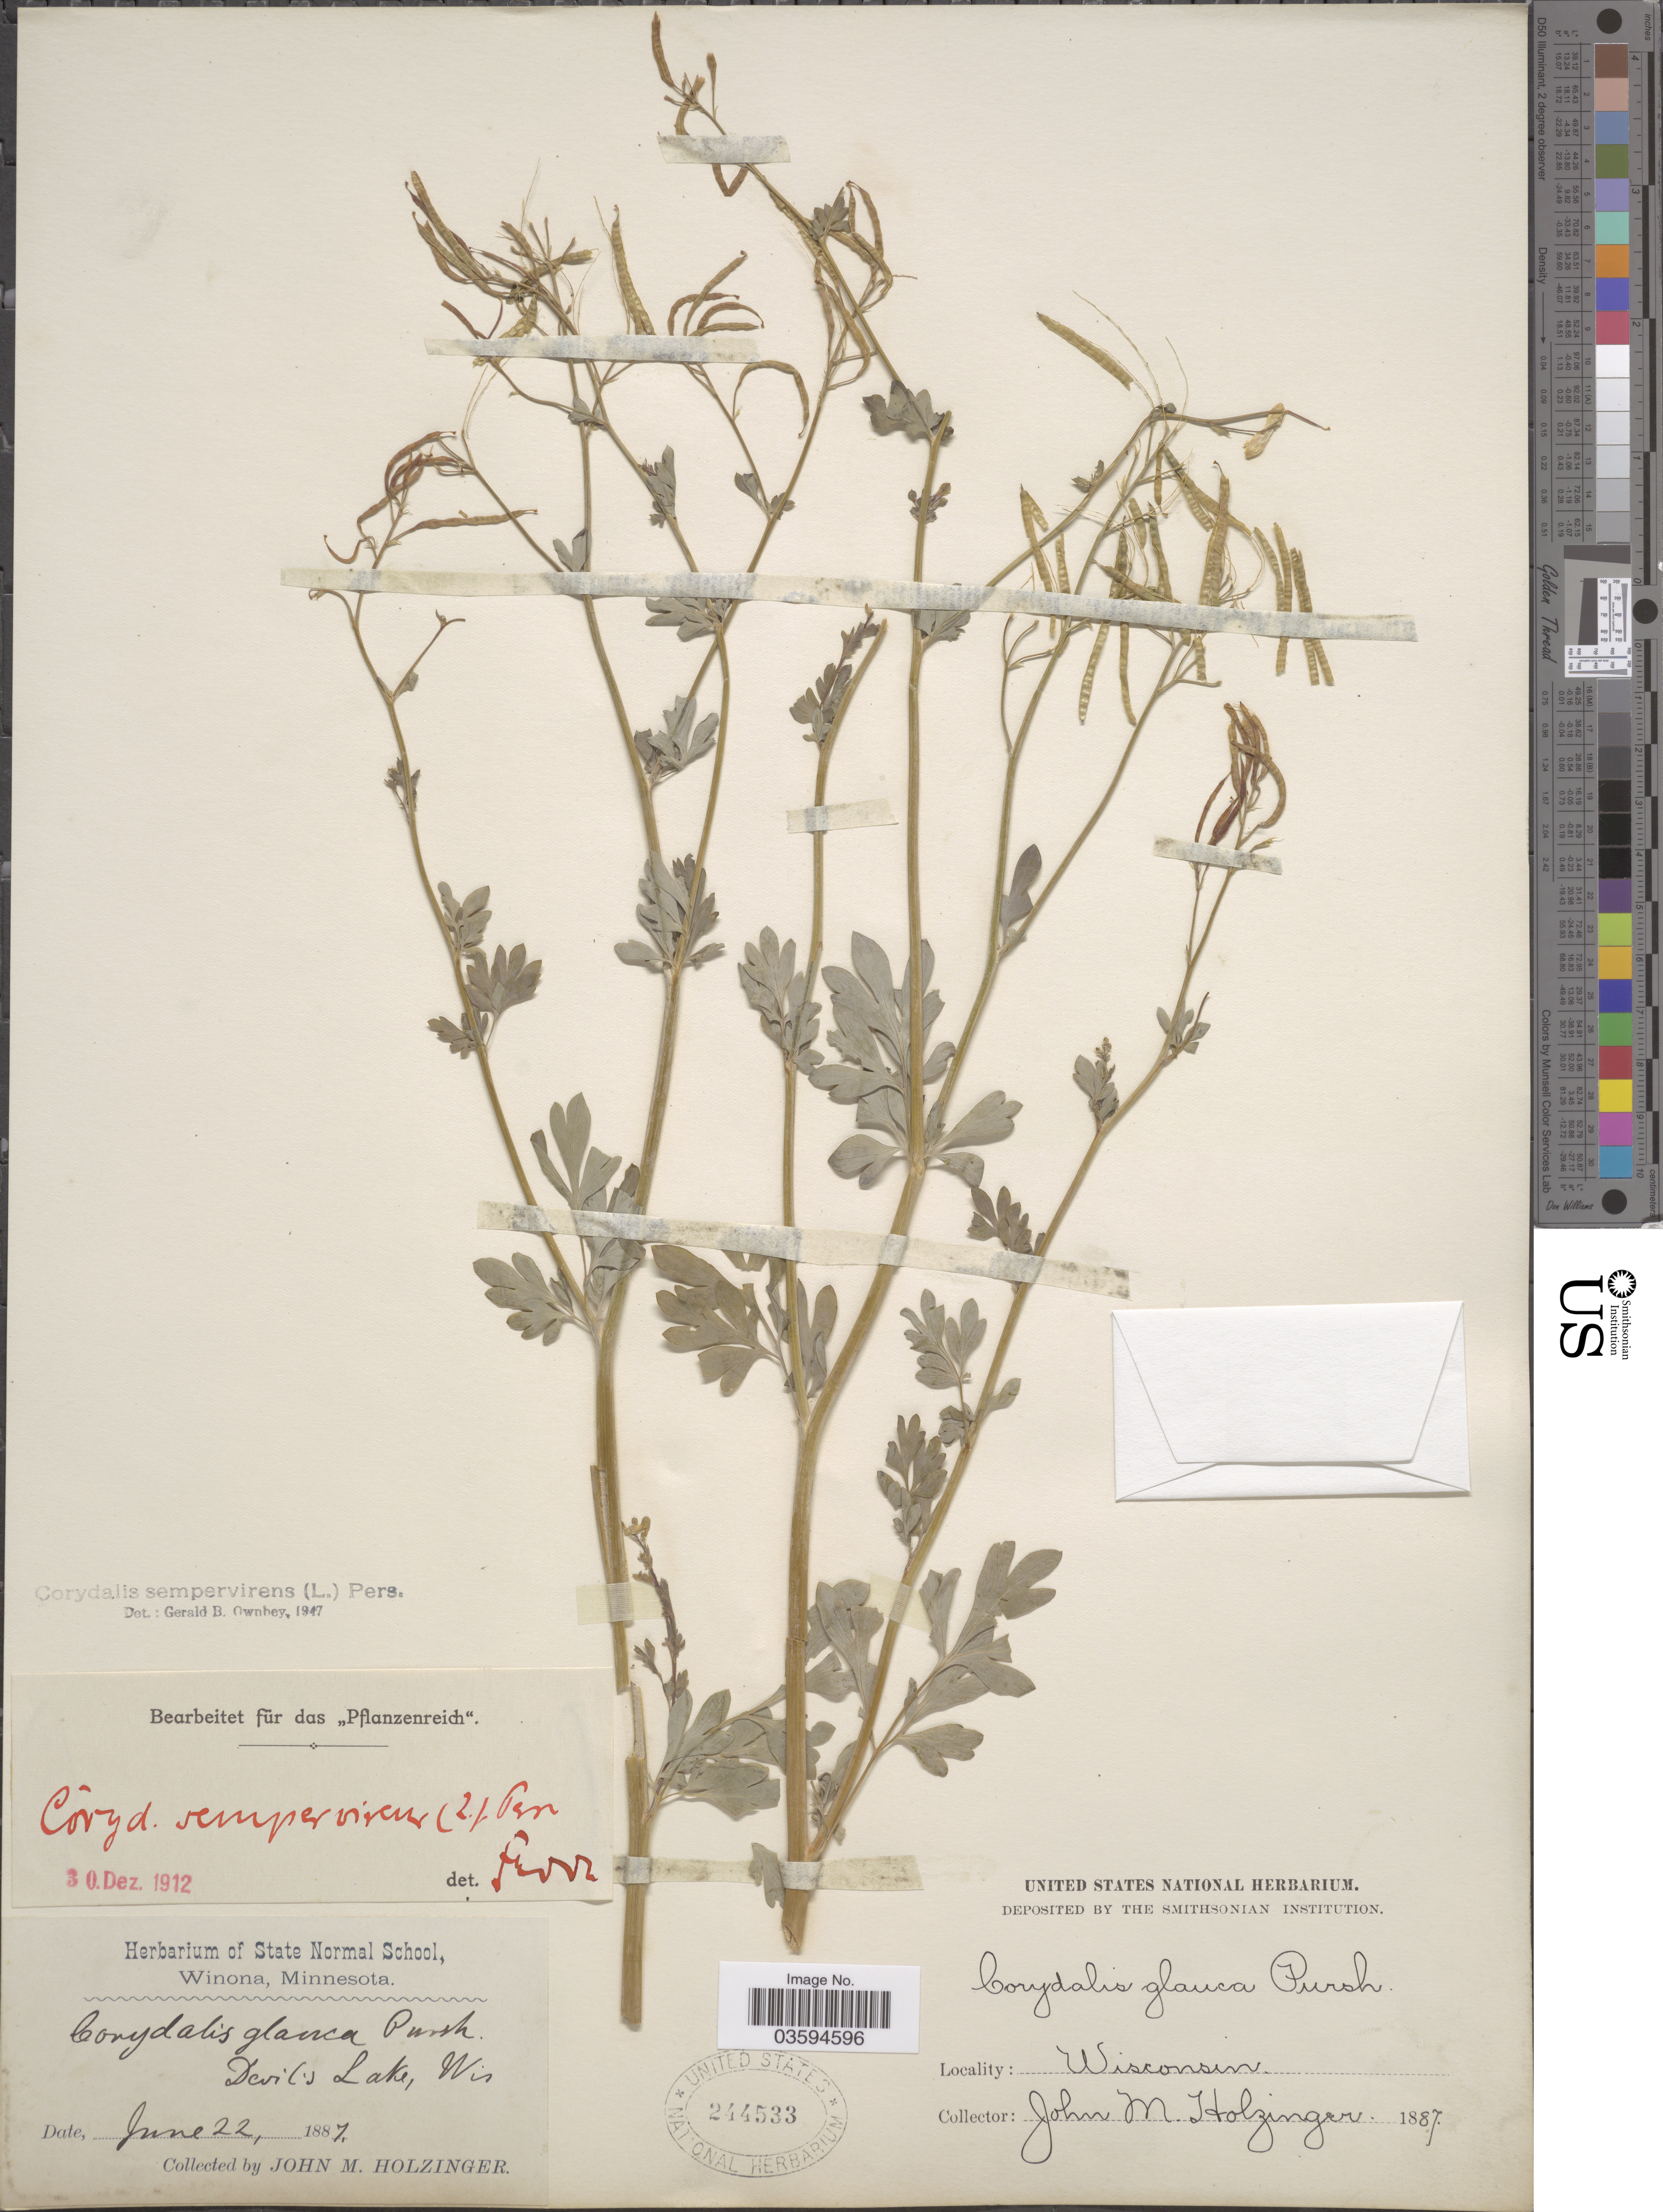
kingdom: Plantae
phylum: Tracheophyta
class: Magnoliopsida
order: Ranunculales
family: Papaveraceae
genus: Capnoides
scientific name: Capnoides sempervirens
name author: (L.) Borkh.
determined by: Strong, M. T., (US), Smithsonian Institution - National Museum of Natural History (UNITED STATES)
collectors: J. M. Holzinger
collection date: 1887-06-22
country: United States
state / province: Wisconsin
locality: Devil's Lake.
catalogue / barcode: US 244533